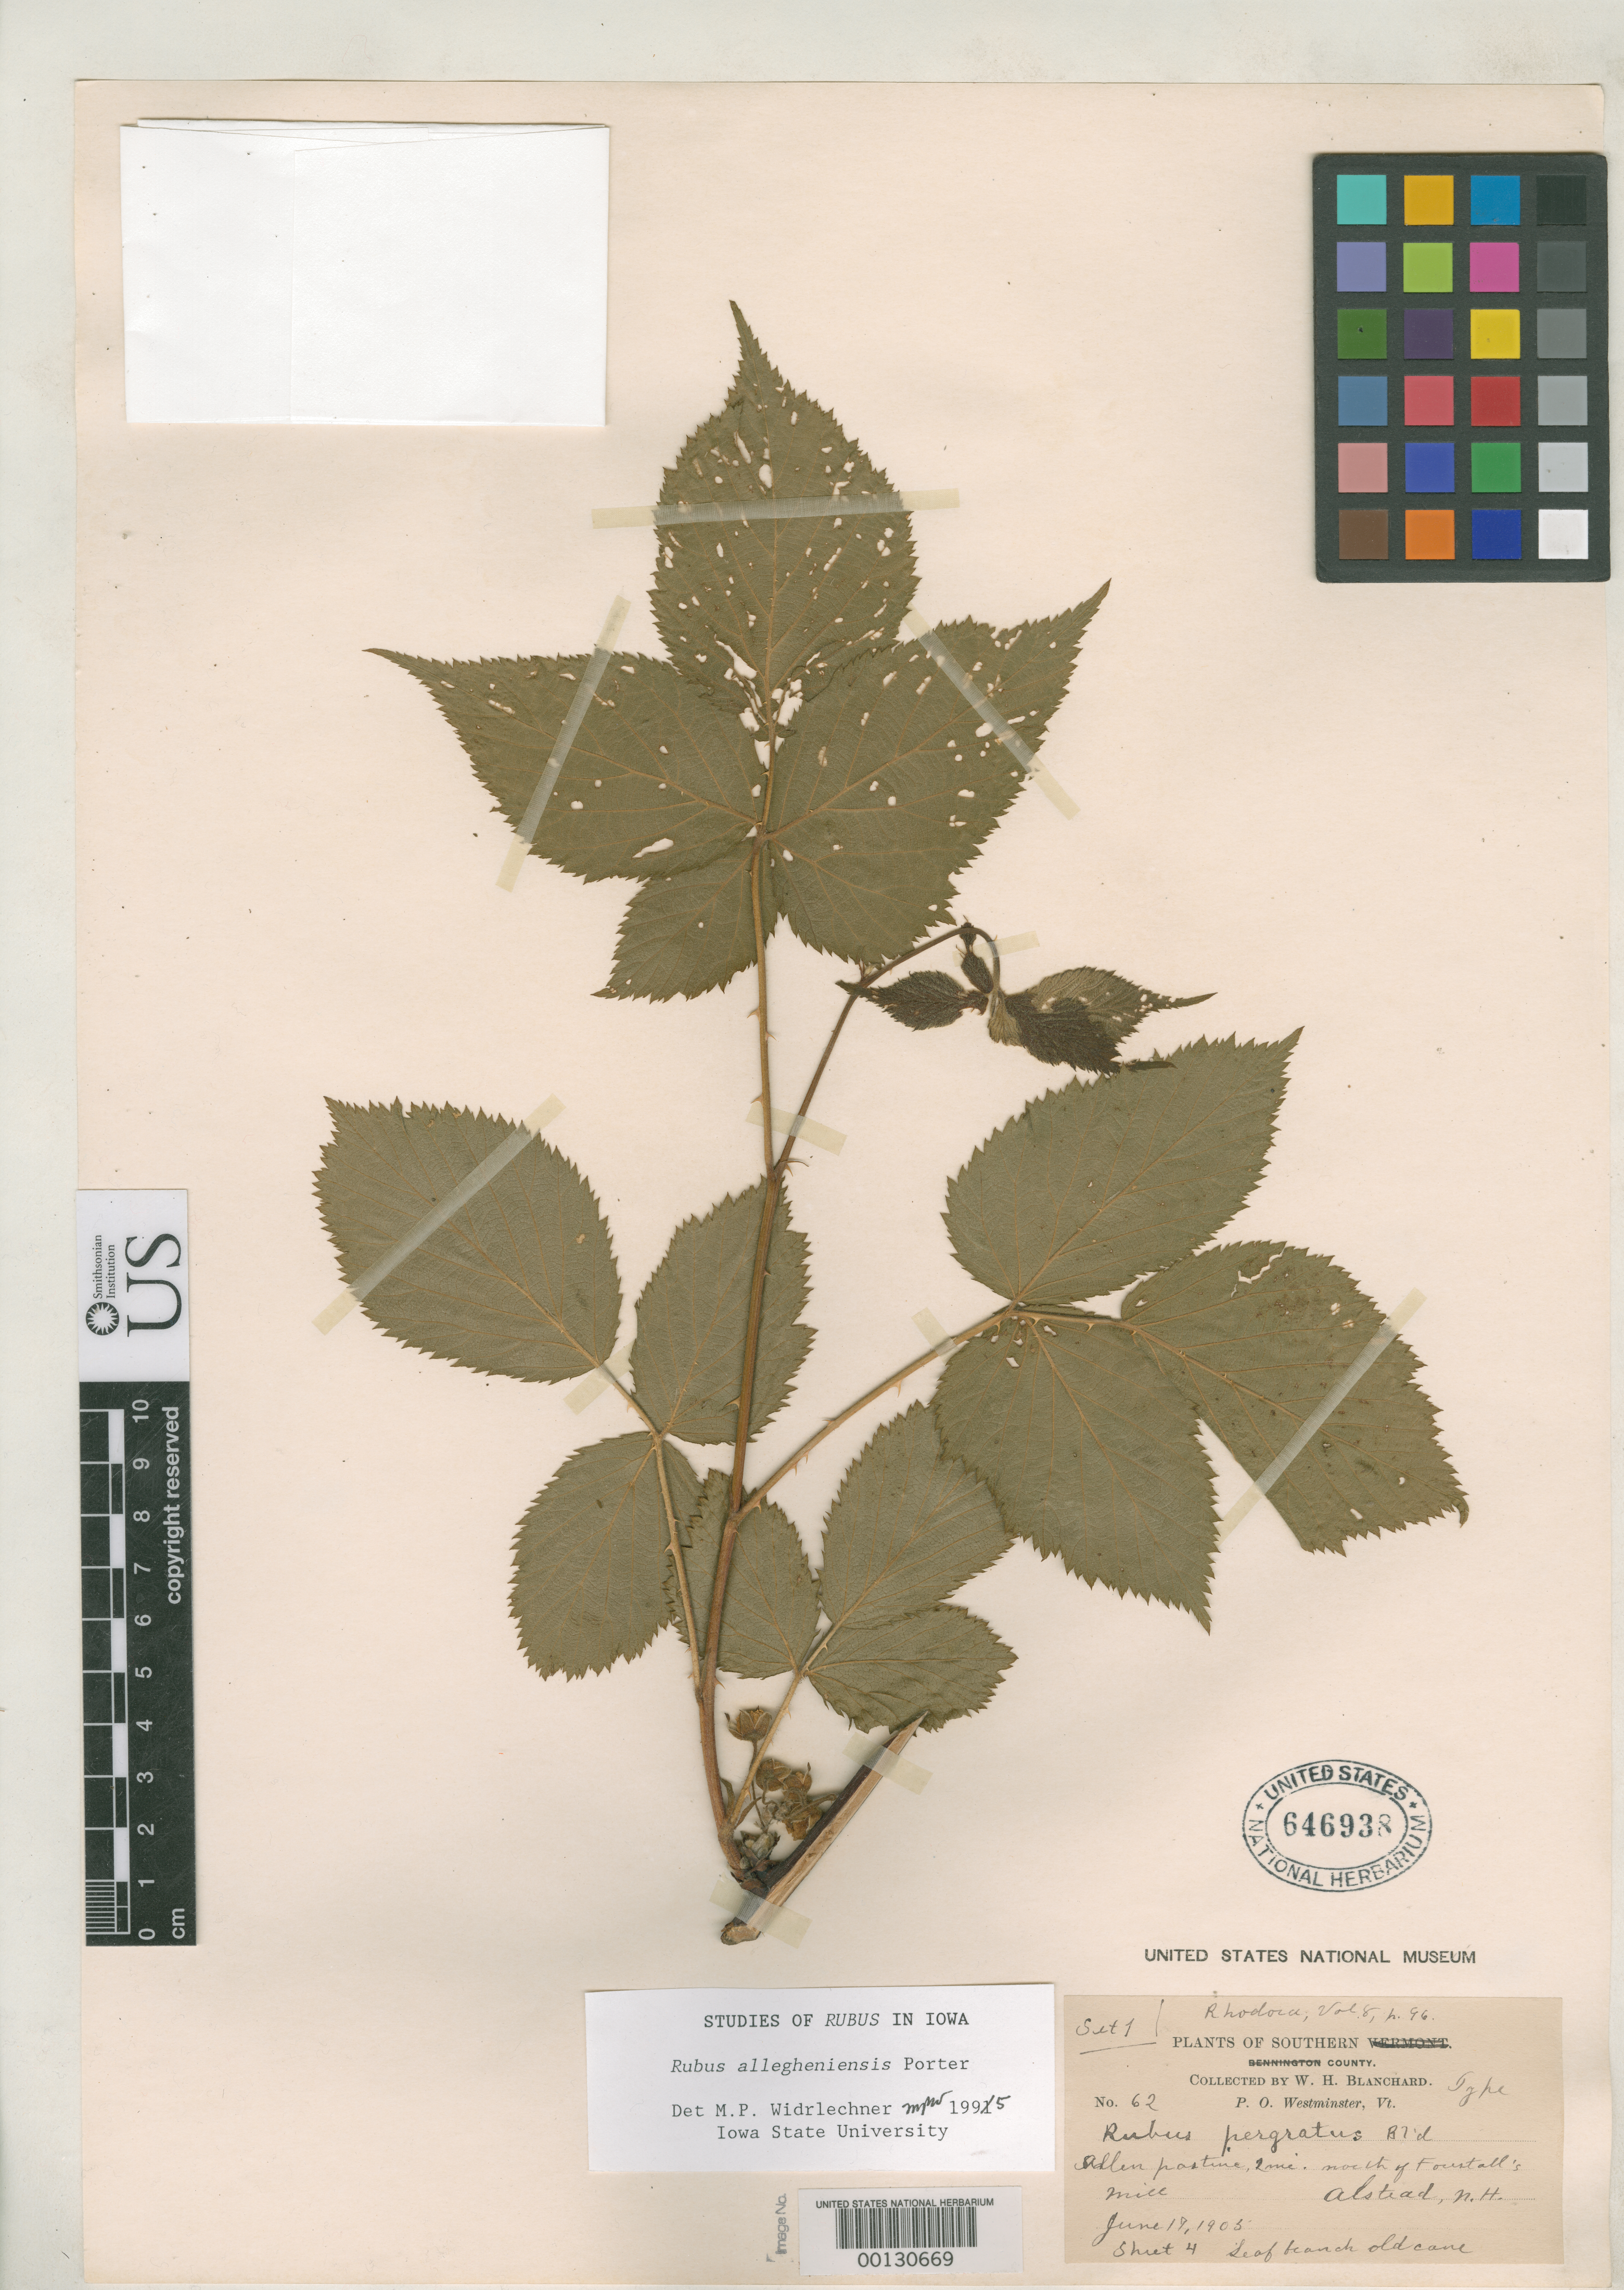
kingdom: Plantae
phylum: Tracheophyta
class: Magnoliopsida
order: Rosales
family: Rosaceae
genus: Rubus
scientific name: Rubus pergratus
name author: Blanch.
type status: Type Collection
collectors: W. H. Blanchard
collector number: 62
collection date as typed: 17 Jun 1905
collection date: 1905-06-17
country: United States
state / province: New Hampshire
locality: Alstead, one mile E of Signal Hill.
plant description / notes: Blanchard No. 62 "Set 1" consists of 6 sheets, annotated as sheet 1, sheet 2, etc.; sheets 1-4 collected June 17, 1905 and annotated "type"; sheets 5 & 6 collected Aug. 13, 1904 and not marked "type".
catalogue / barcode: US 646938